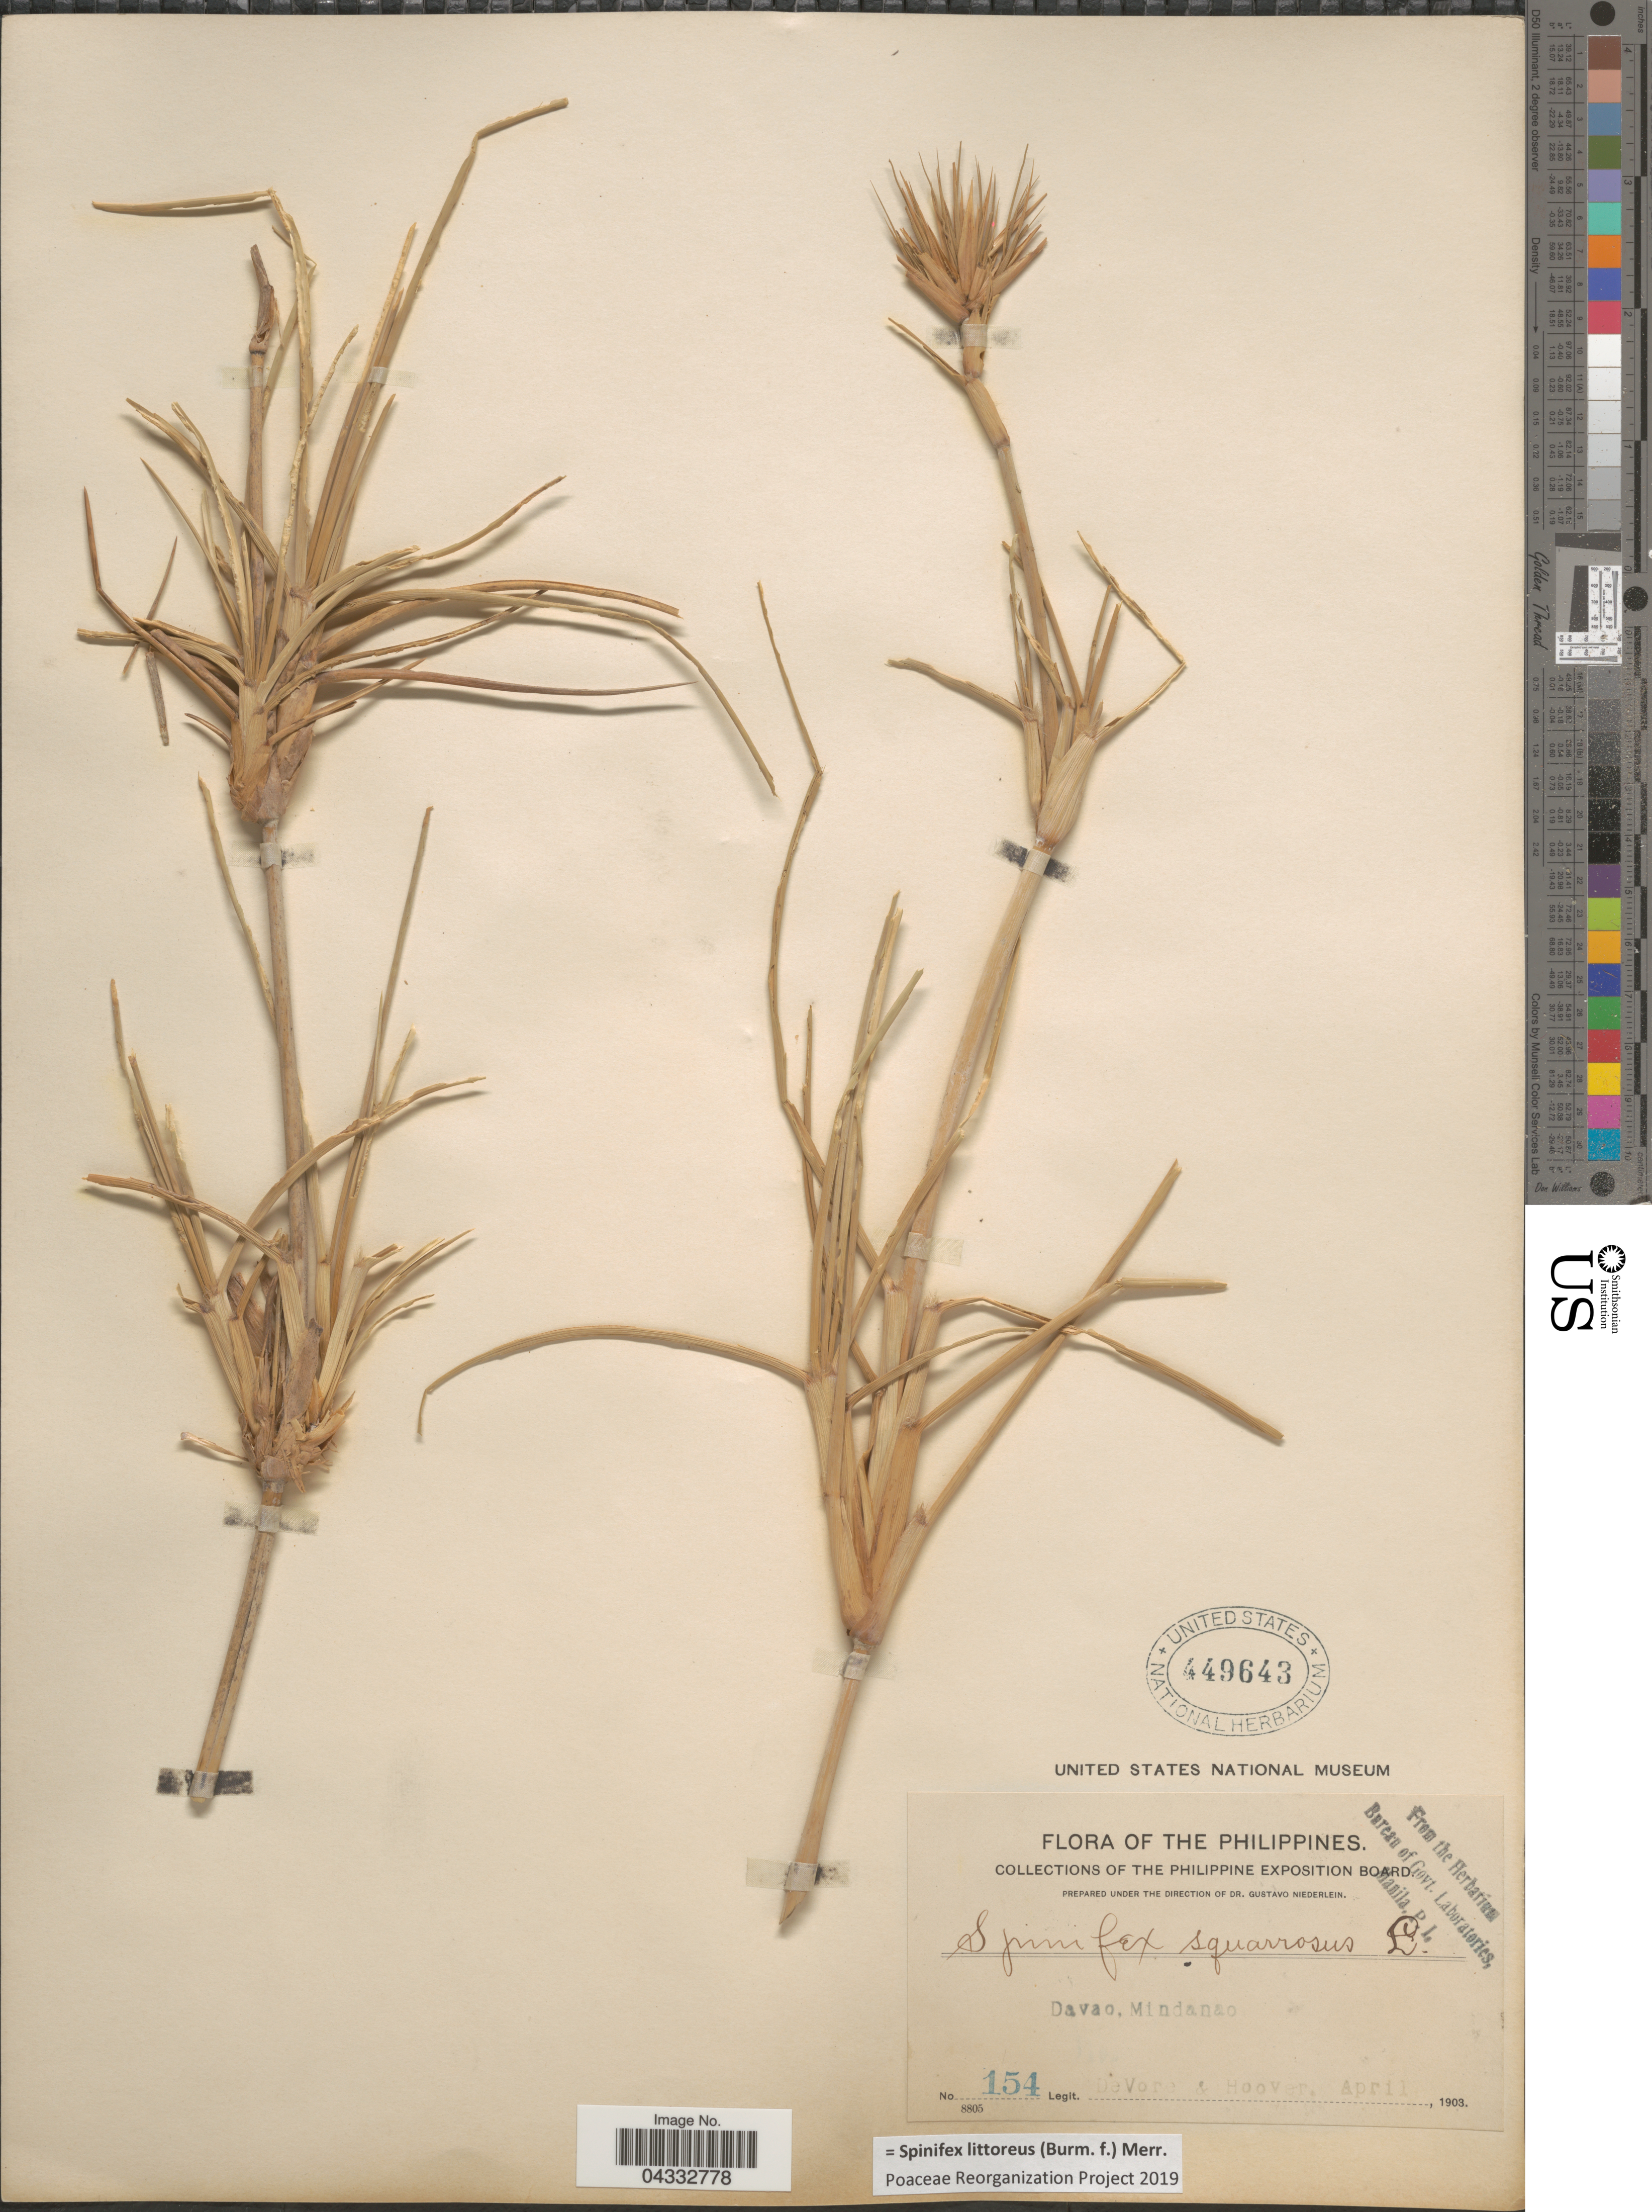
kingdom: Plantae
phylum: Tracheophyta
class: Liliopsida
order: Poales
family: Poaceae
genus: Spinifex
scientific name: Spinifex littoreus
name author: (Burm. f.) Merr.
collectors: -. DeVore & -- Hoover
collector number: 154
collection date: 1903-04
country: Philippines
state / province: Davao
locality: Mindanao.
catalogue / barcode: US 449643